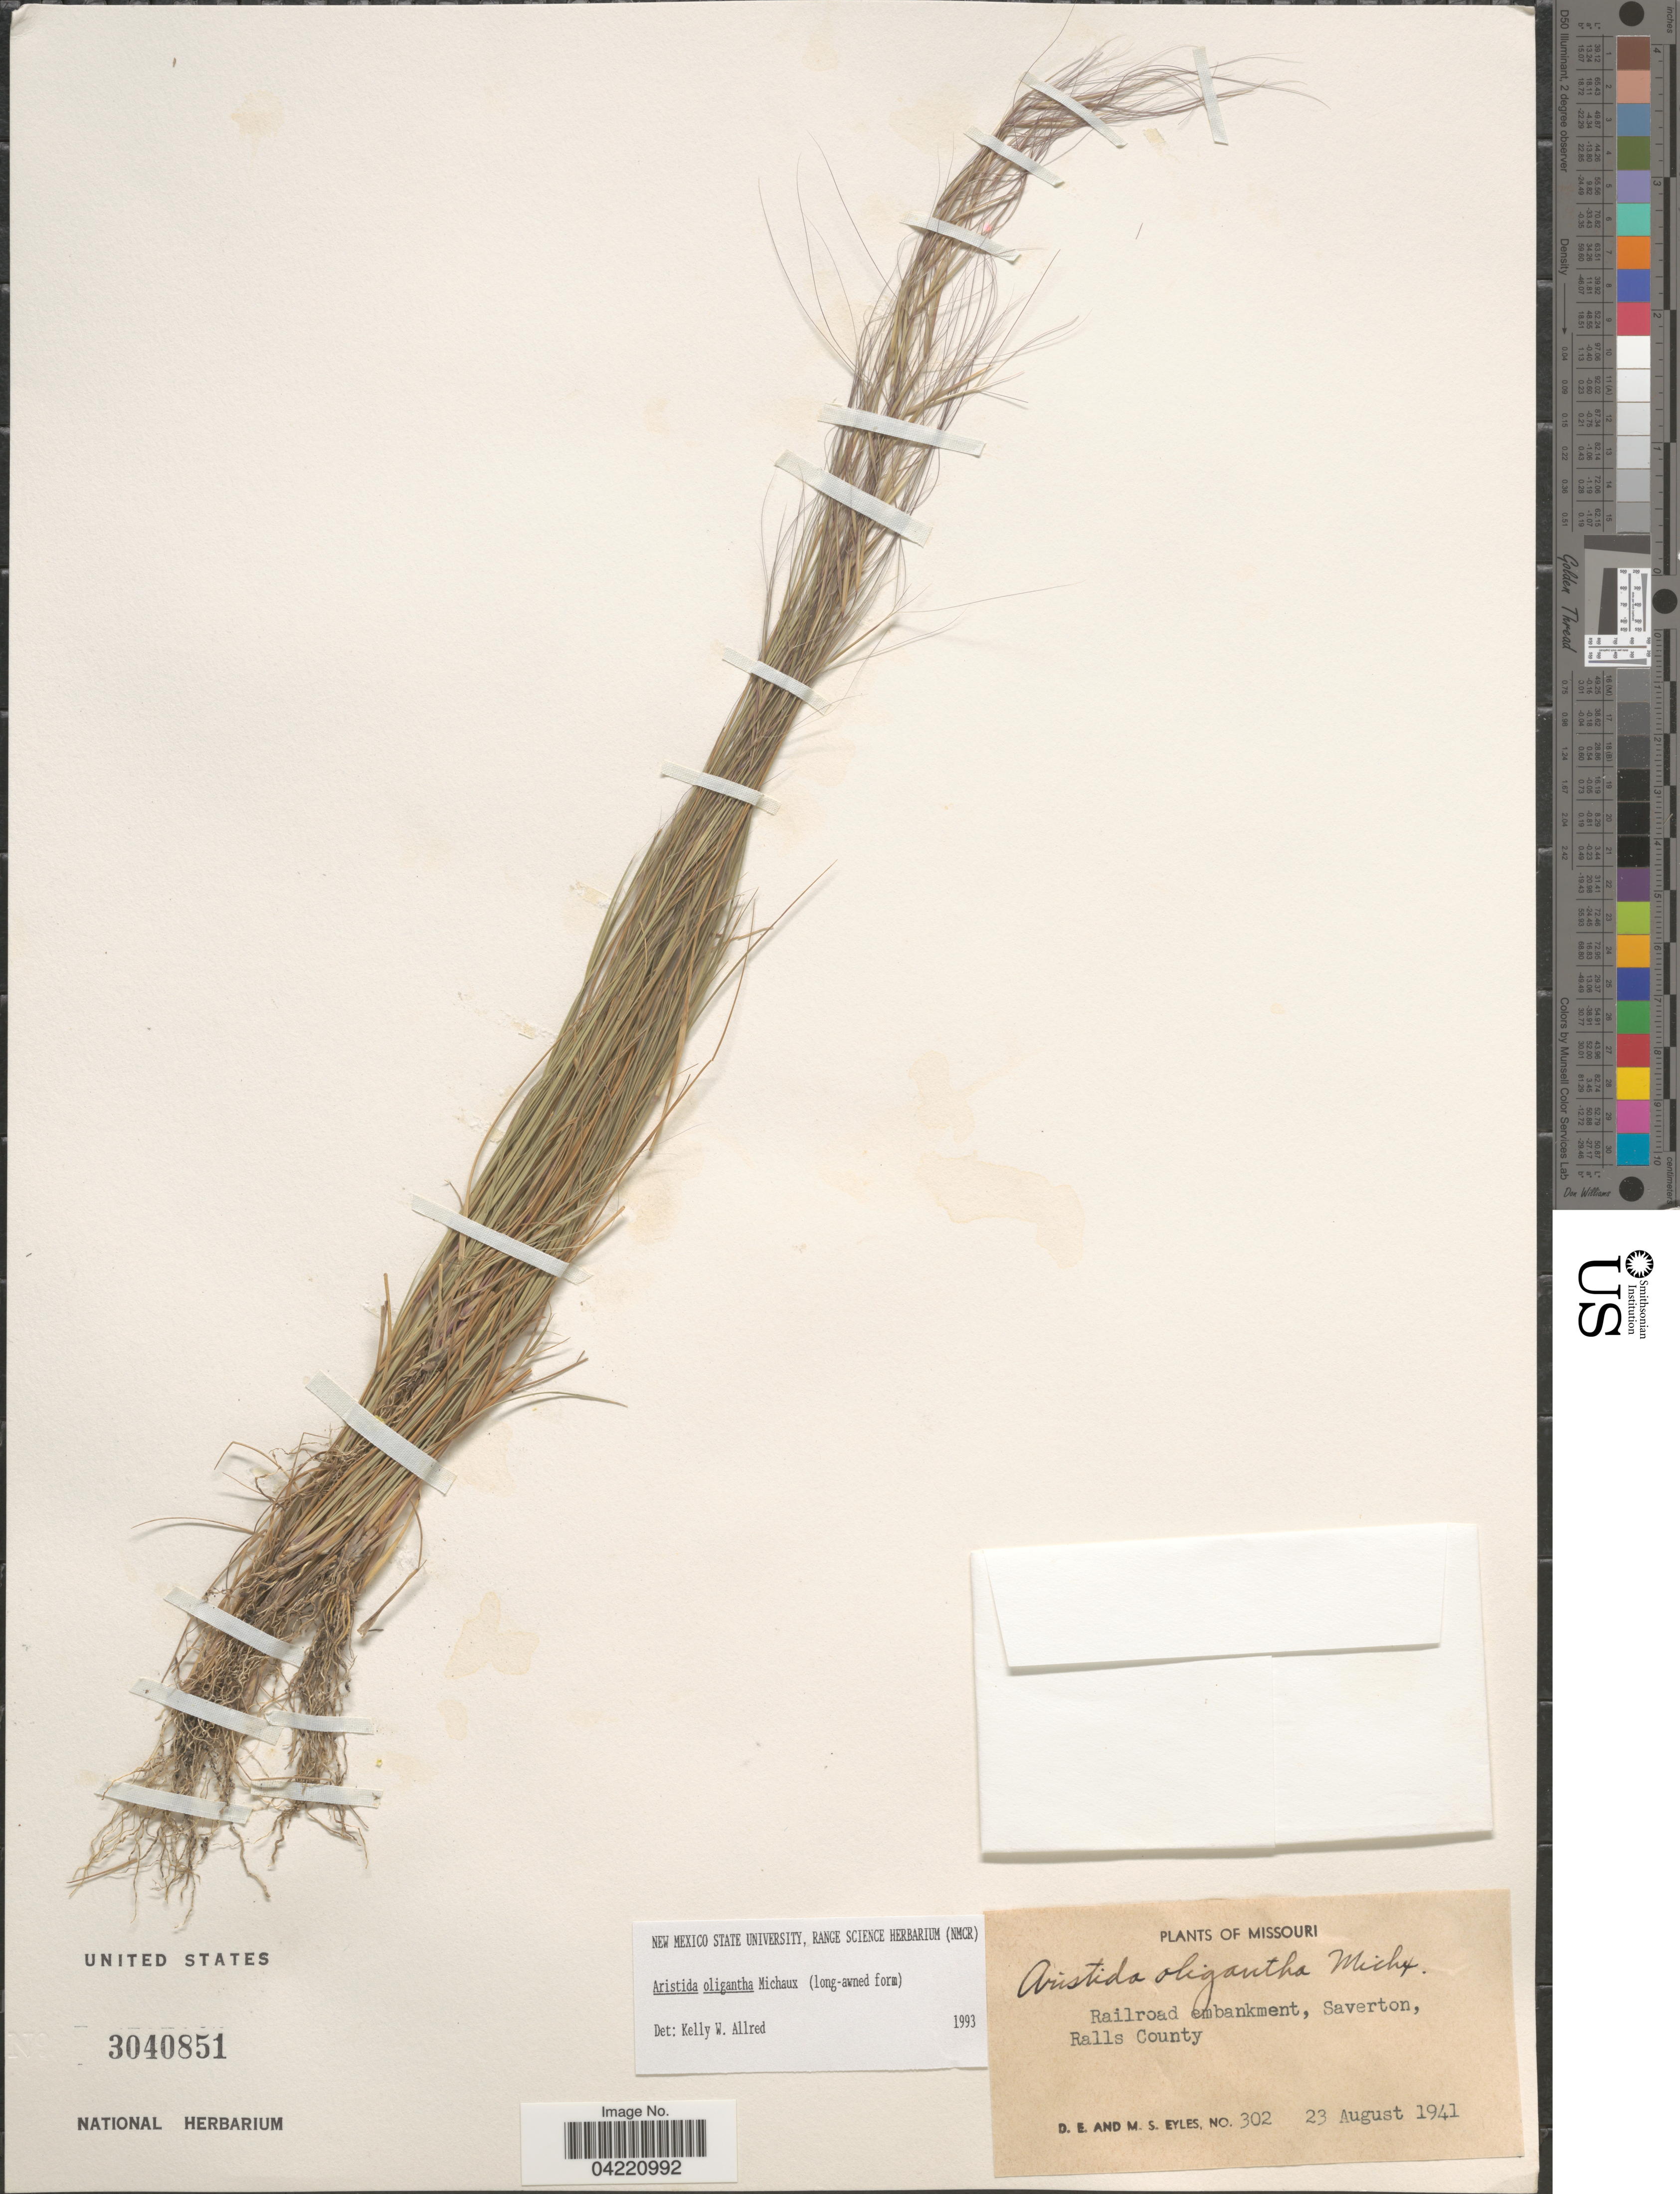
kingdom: Plantae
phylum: Tracheophyta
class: Liliopsida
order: Poales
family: Poaceae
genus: Aristida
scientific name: Aristida oligantha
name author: Michx.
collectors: D. Eyles & M. Eyles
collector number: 302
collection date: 1941-08-23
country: United States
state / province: Missouri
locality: Railroad embankment, Saverton, Ralls County.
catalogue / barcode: US 3040851